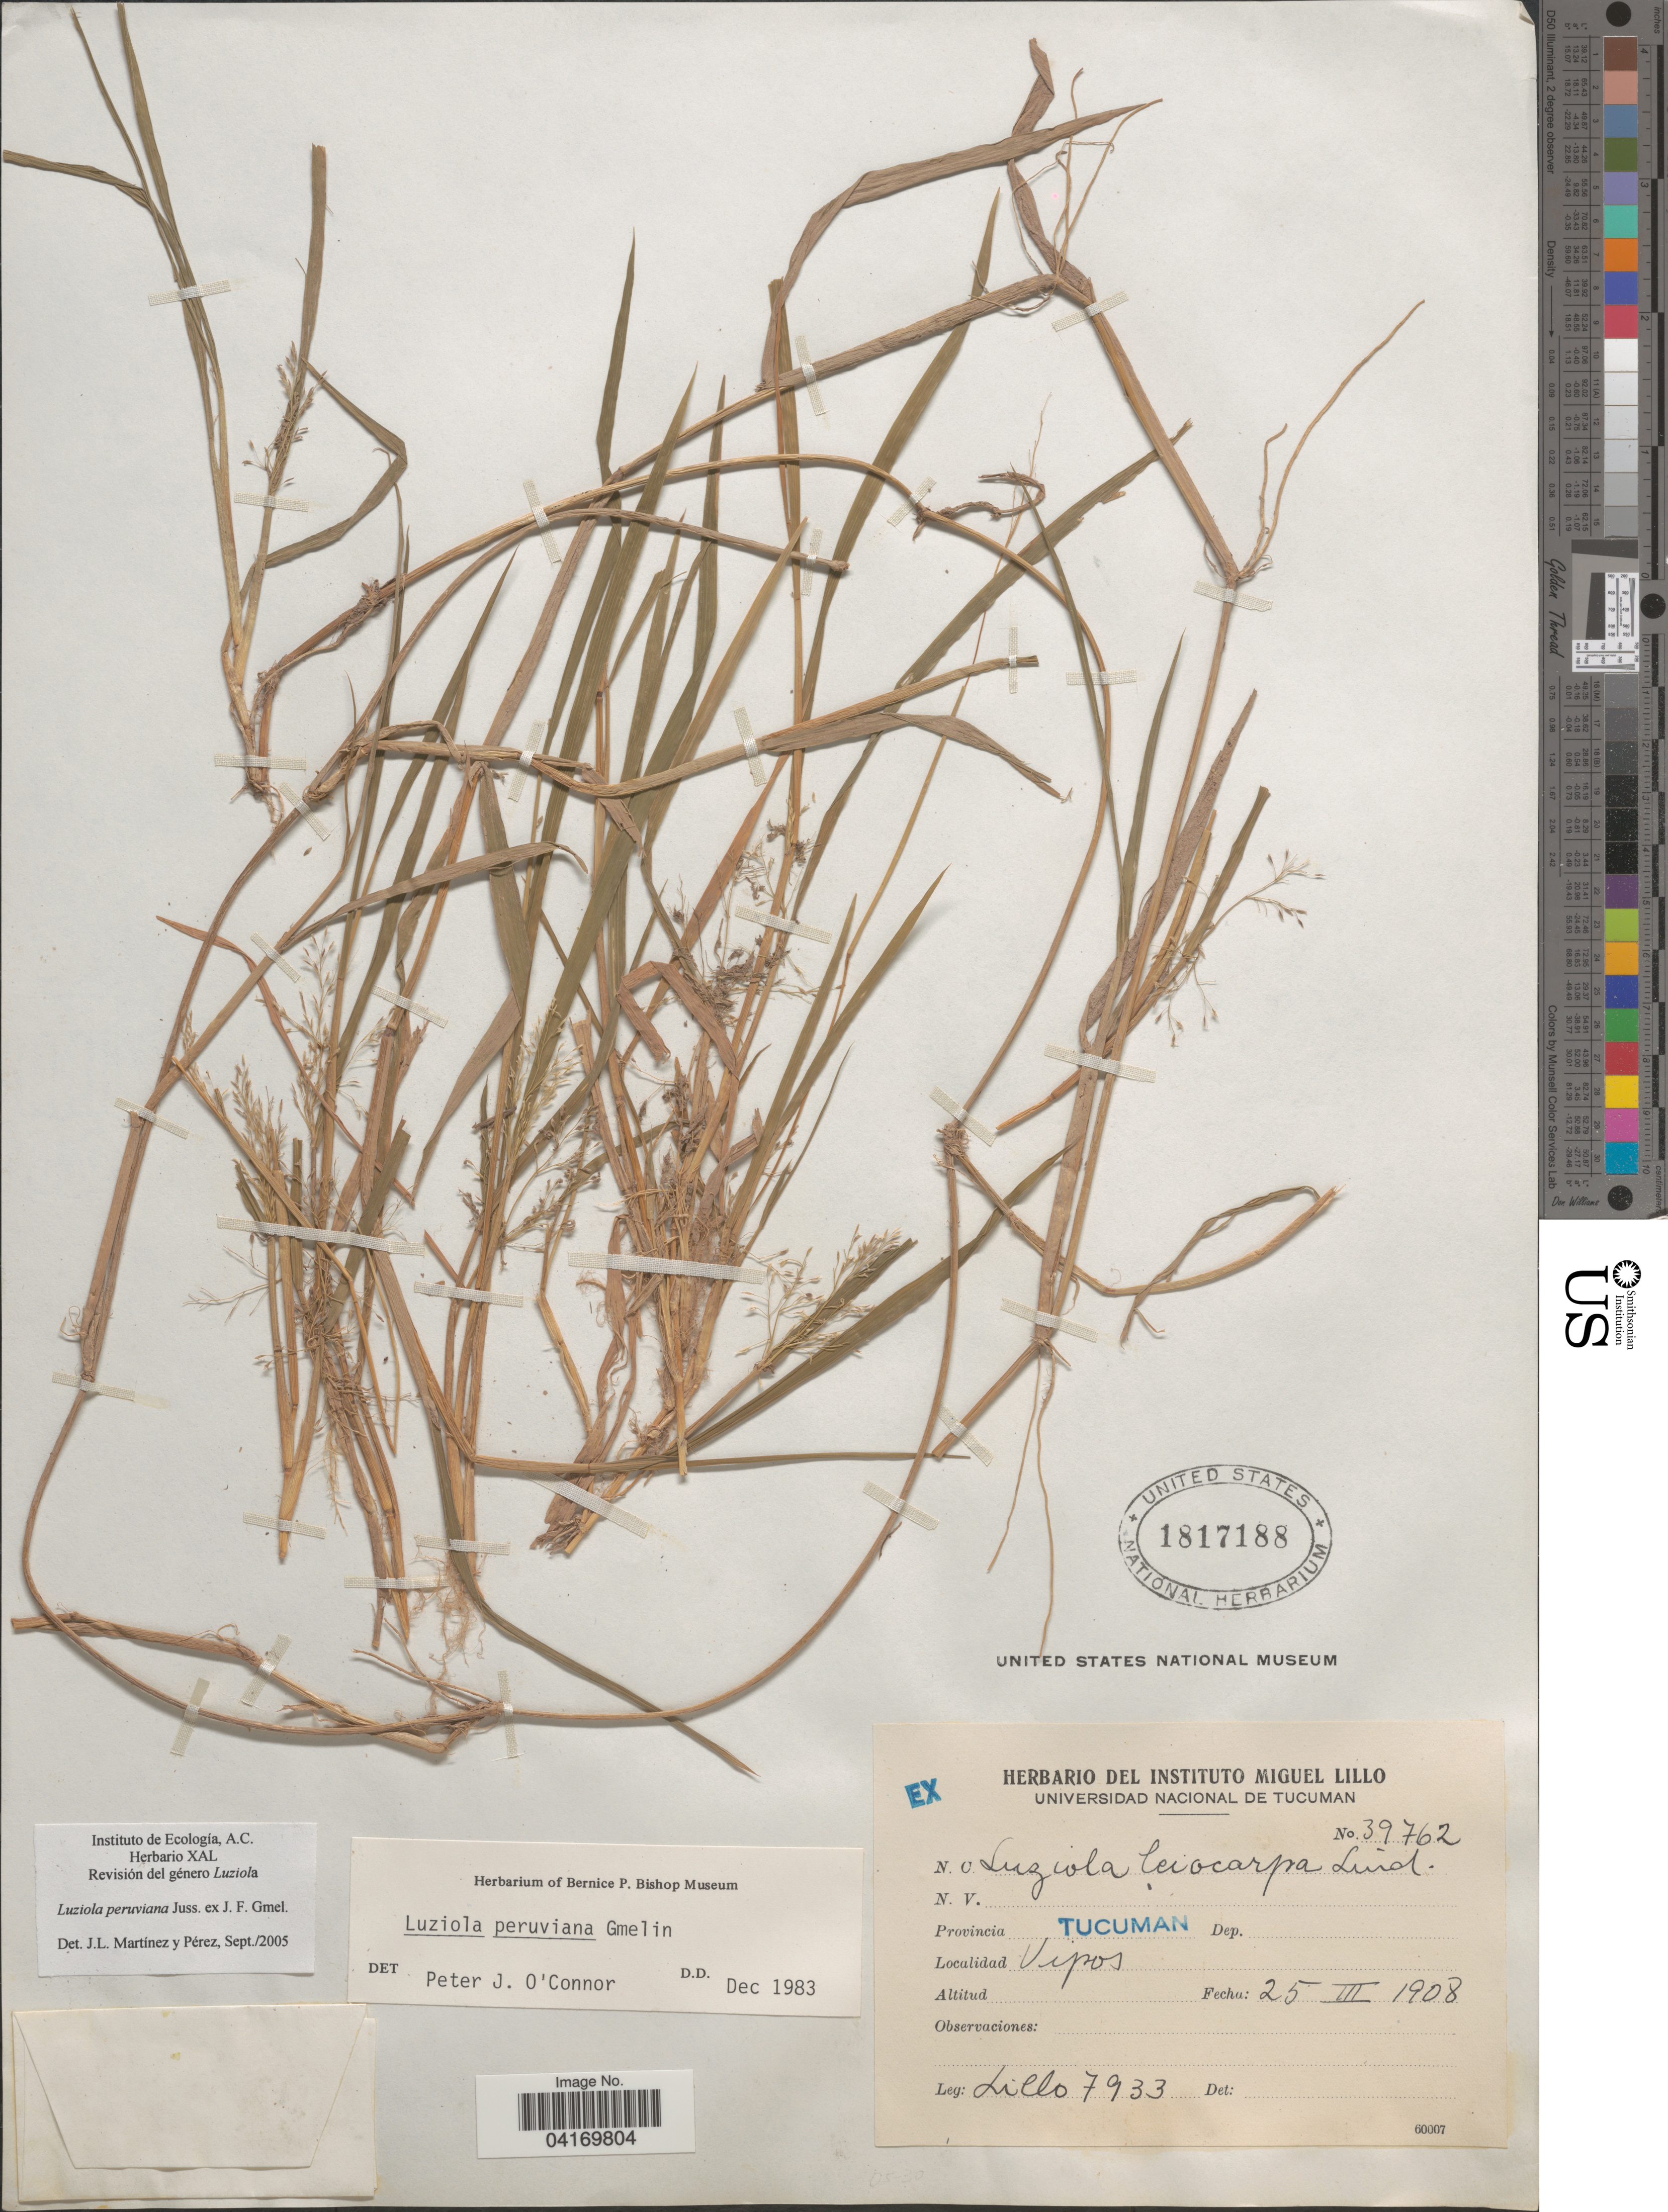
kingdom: Plantae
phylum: Tracheophyta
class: Liliopsida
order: Poales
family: Poaceae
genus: Luziola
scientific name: Luziola peruviana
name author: Juss. ex J.F. Gmel.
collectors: M. Lillo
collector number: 7933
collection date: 1908-03-25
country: Argentina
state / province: Tucuman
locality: Vipos.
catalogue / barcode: US 1817188